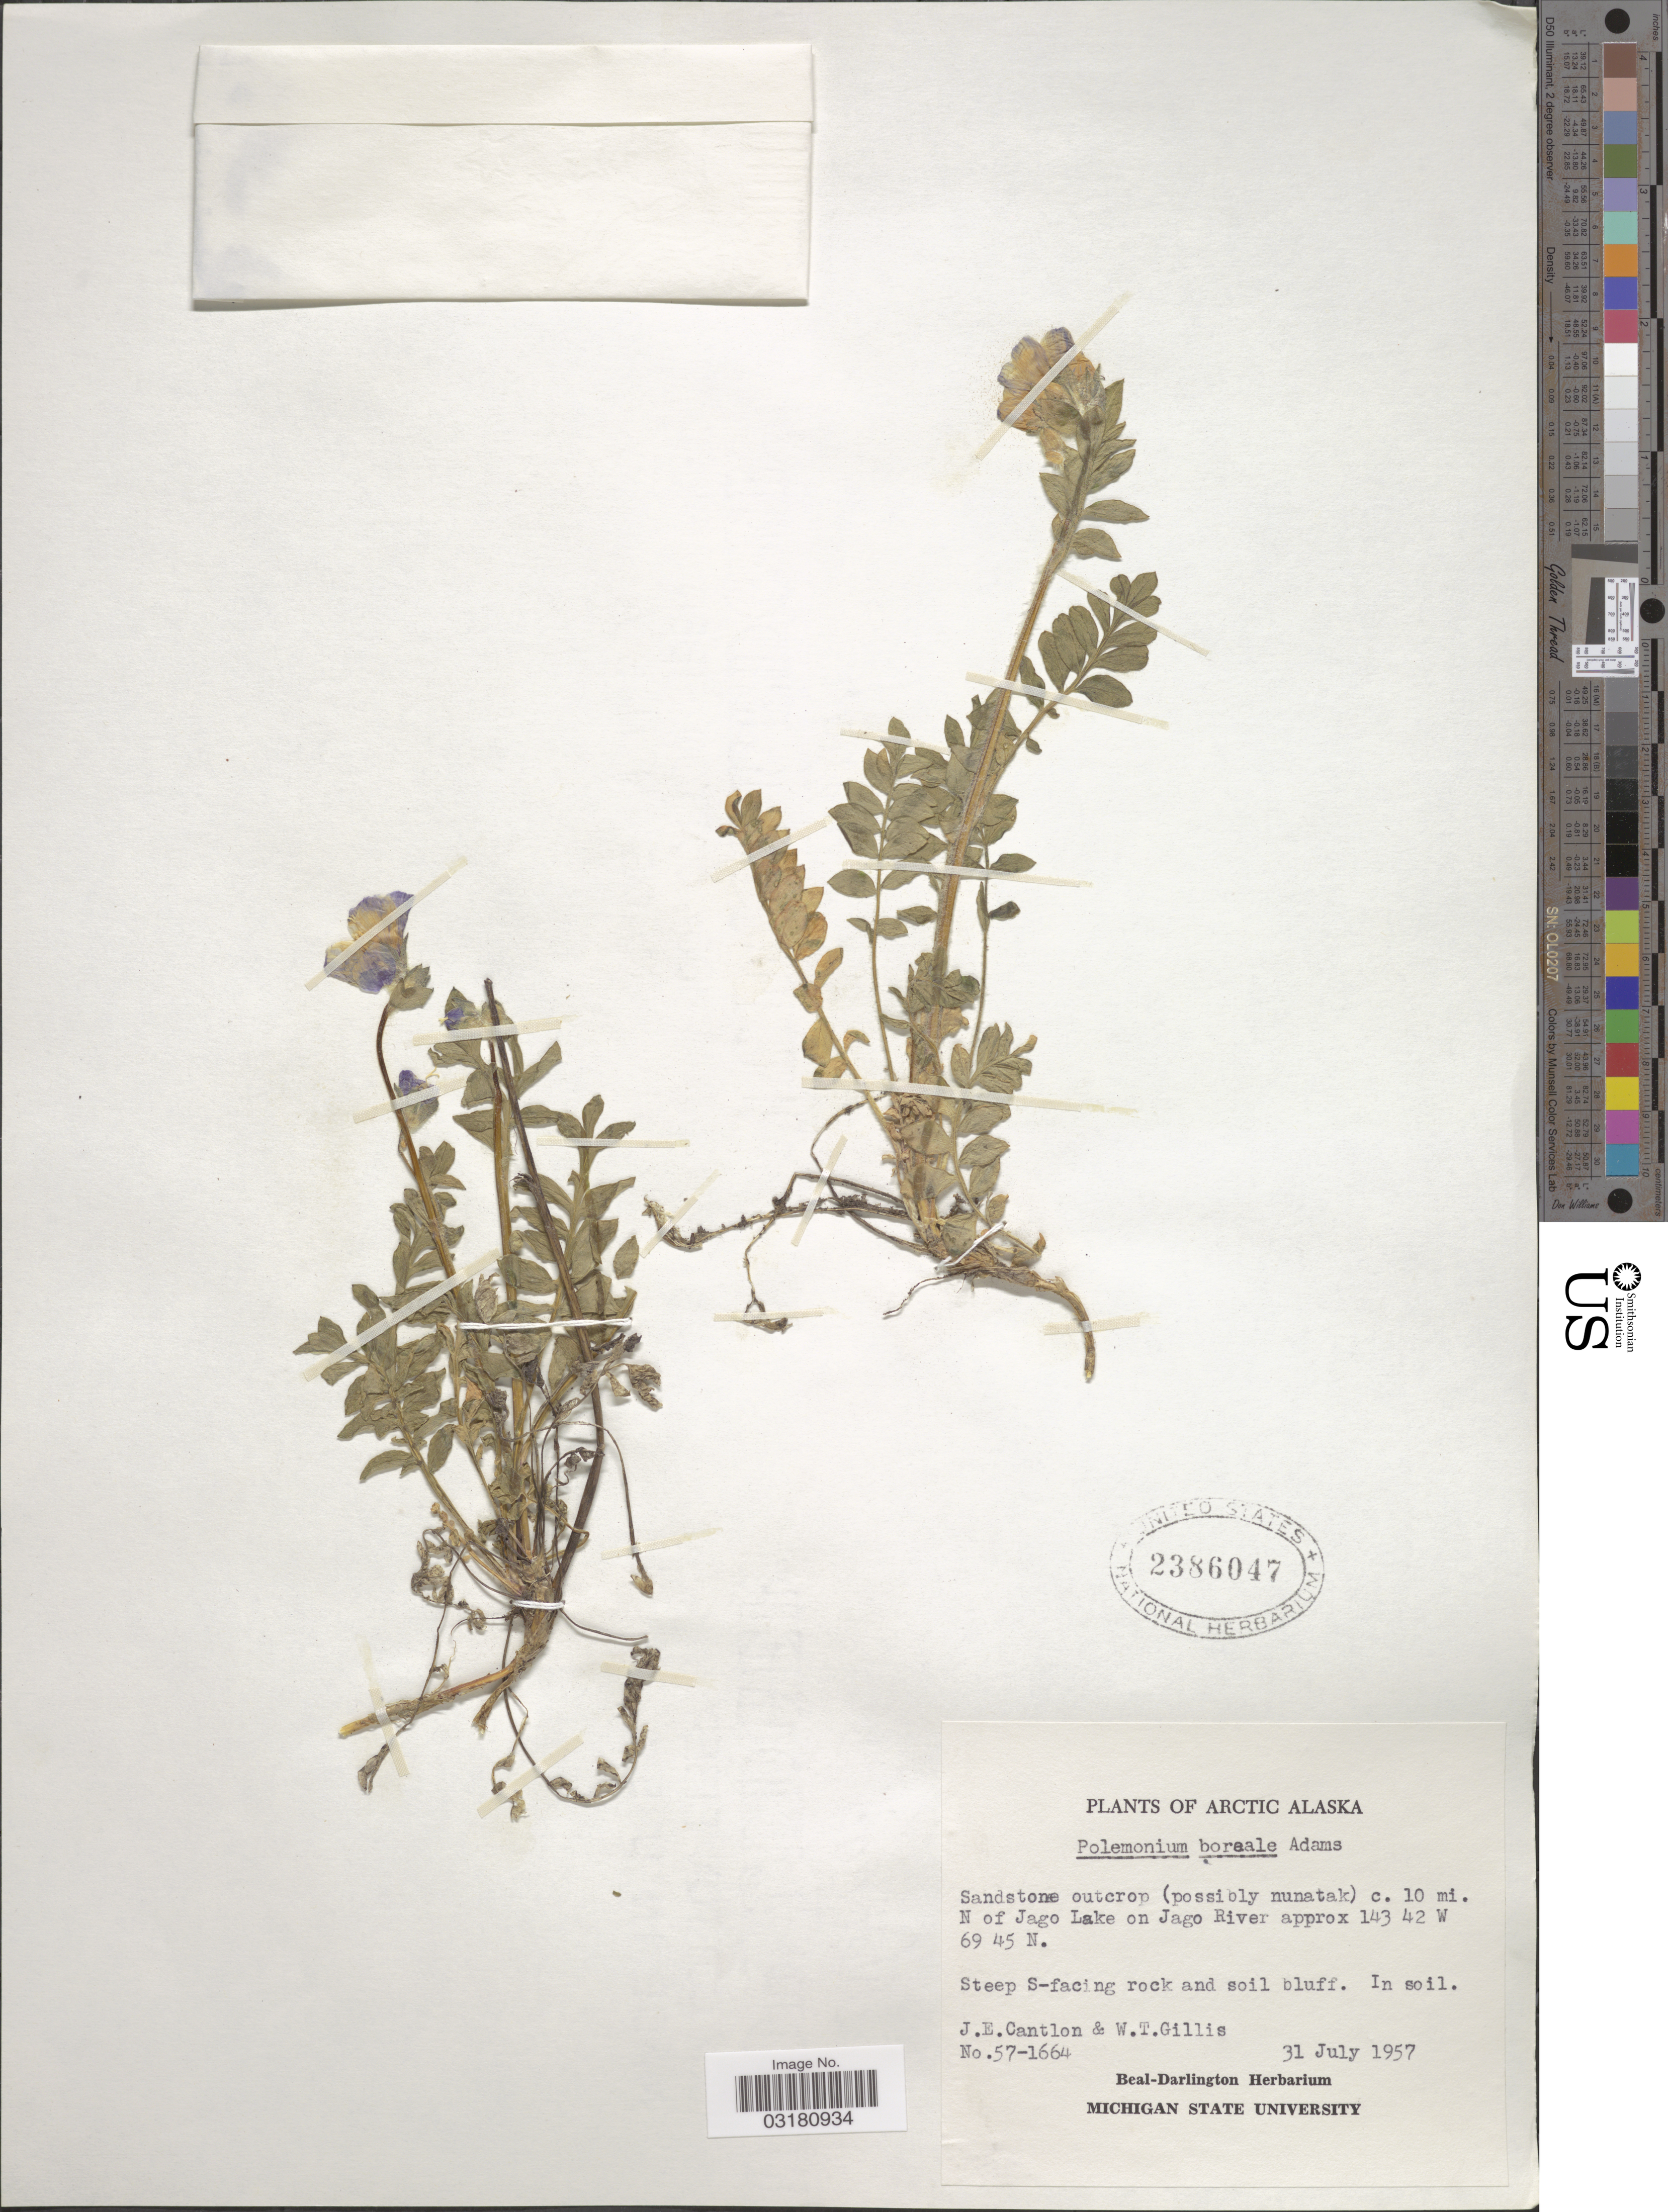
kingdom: Plantae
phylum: Tracheophyta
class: Magnoliopsida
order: Ericales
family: Polemoniaceae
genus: Polemonium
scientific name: Polemonium boreale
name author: Adams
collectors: J. Cantlon & W. T. Gillis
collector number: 57-1664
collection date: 1957-07-31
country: United States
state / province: Alaska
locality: Arctic Alaska. Sandstone outcrop (possibly nunatak) c. 10 mi. N of Jago Lake on Jago River. Steep S-facing rock and soil bluff.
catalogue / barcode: US 2386047